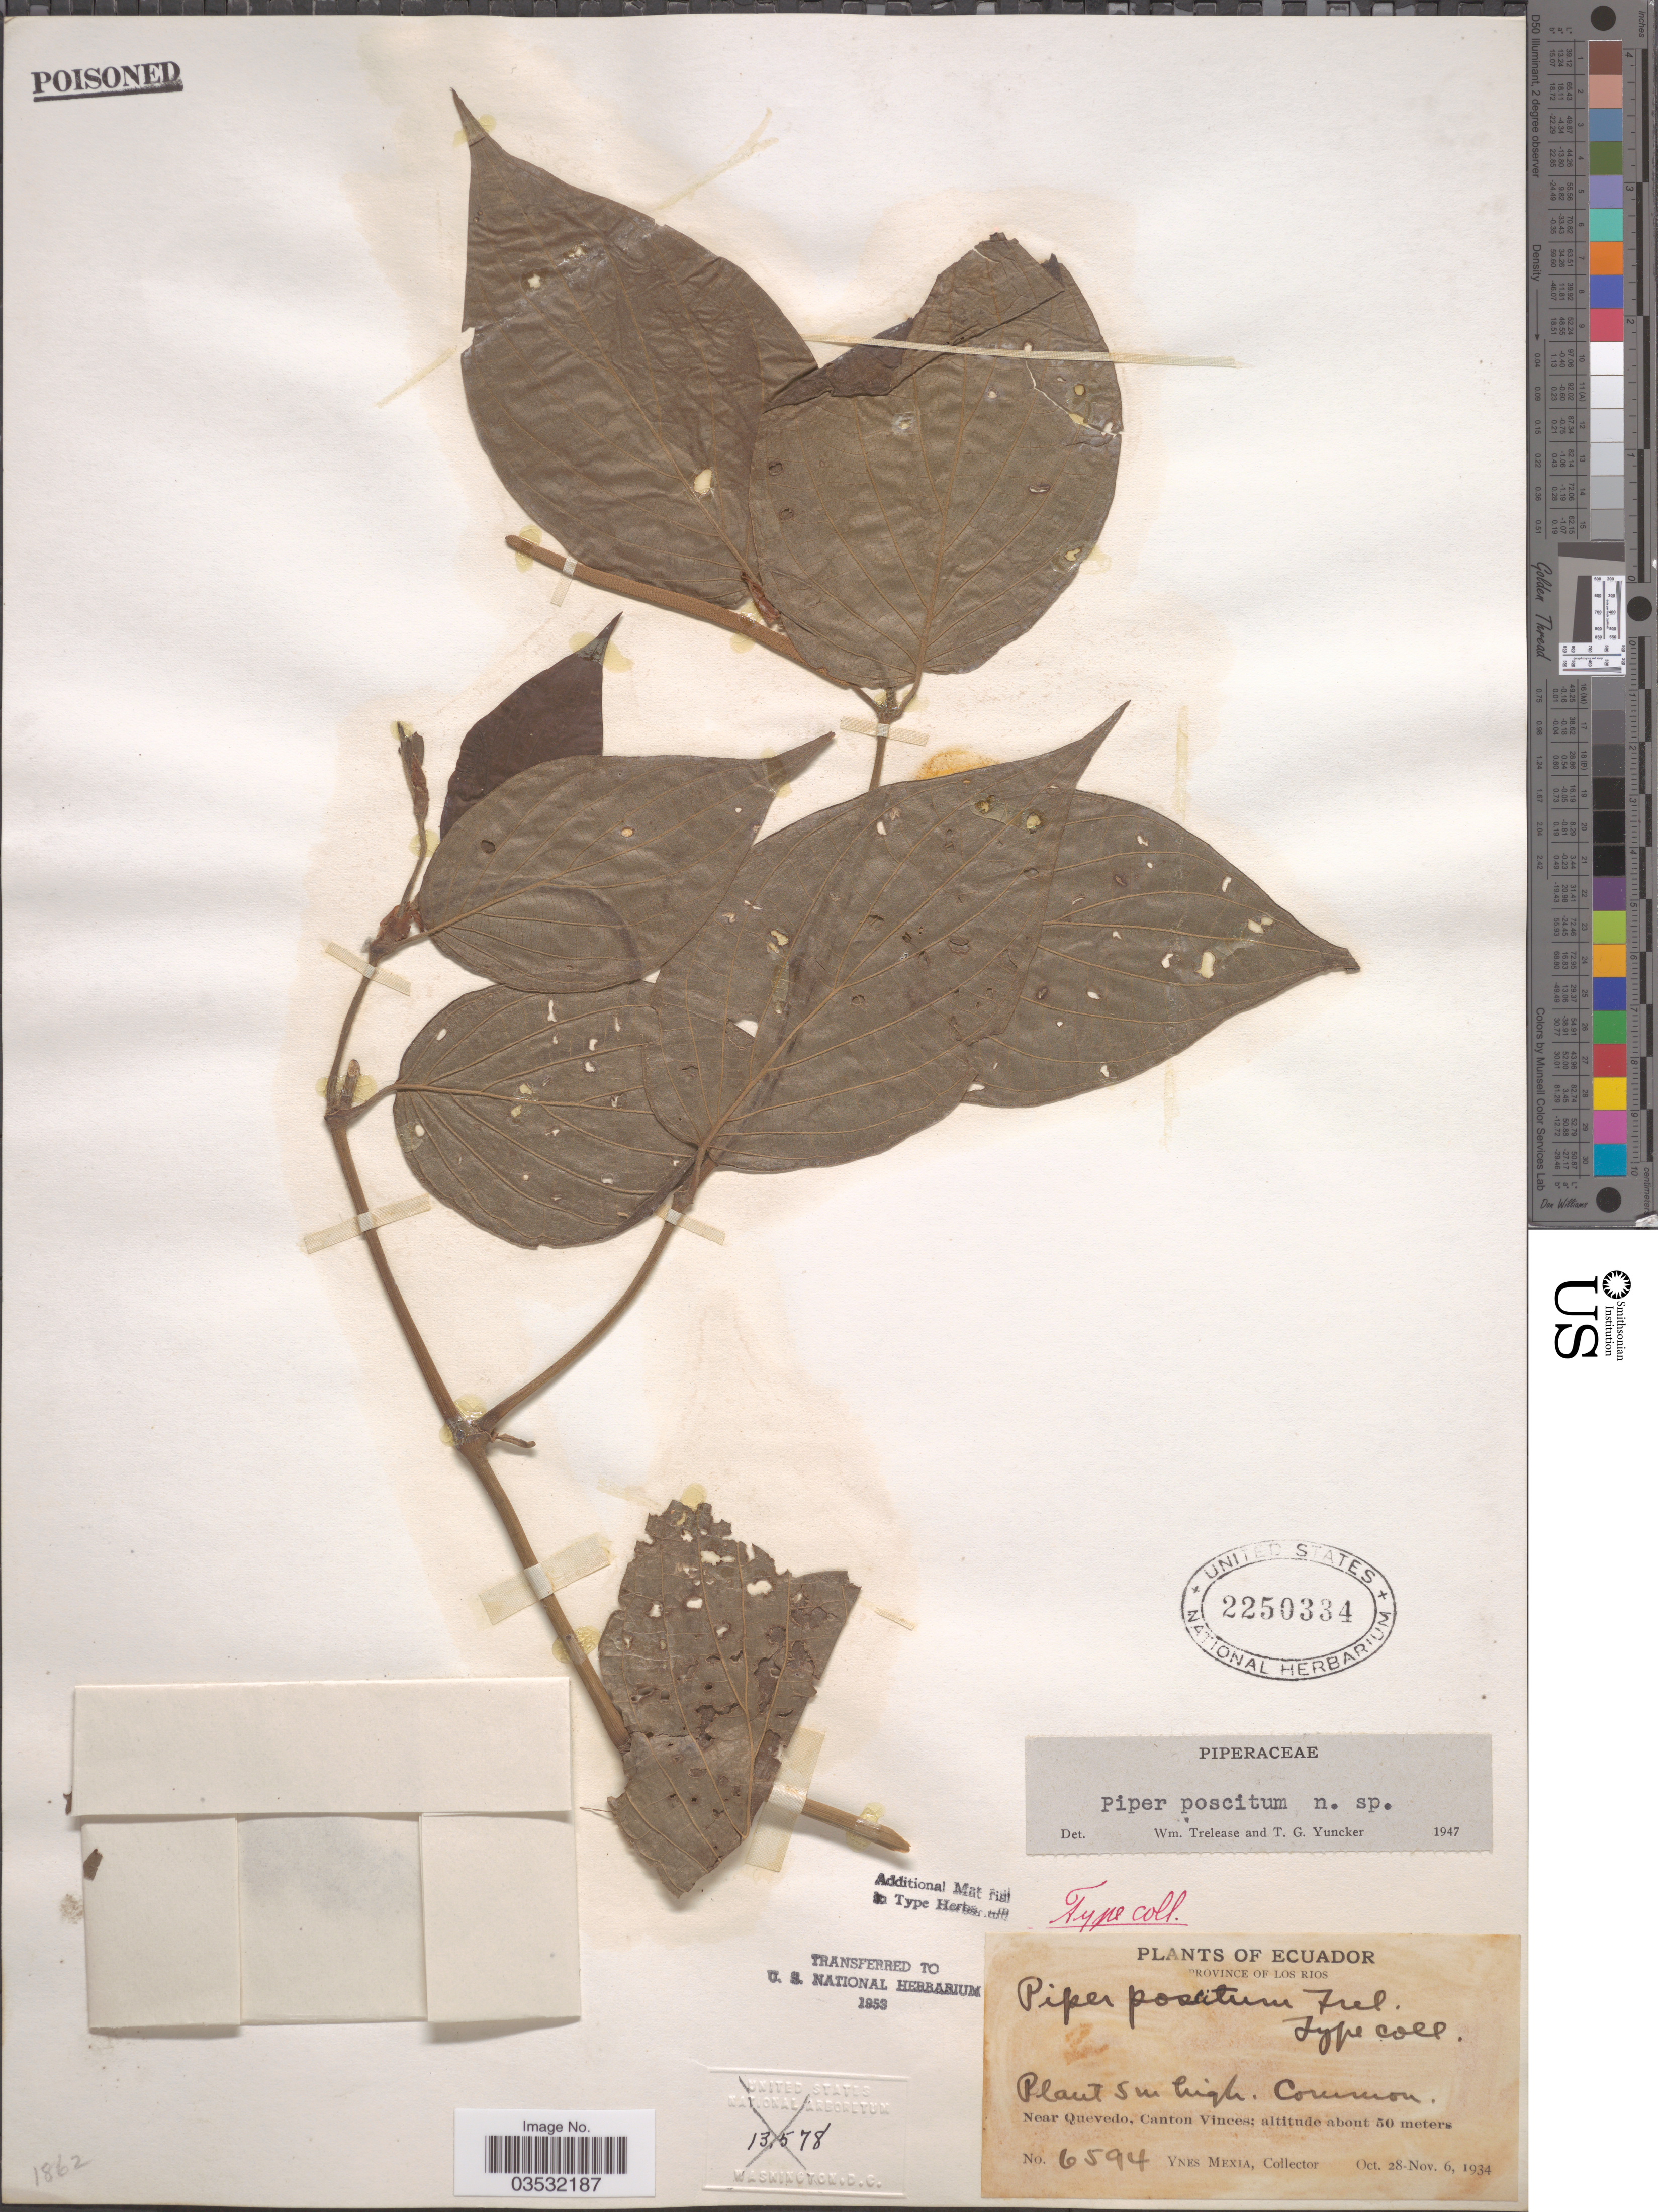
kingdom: Plantae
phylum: Tracheophyta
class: Magnoliopsida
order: Piperales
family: Piperaceae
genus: Piper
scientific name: Piper poscitum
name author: Trel. & Yunck.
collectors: Y. Mexia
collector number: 6594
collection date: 1934-10-28/1934-11-06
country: Ecuador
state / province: Los Ríos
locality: Near Quevedo, Canton Vinces.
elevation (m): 50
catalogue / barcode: US 2250334